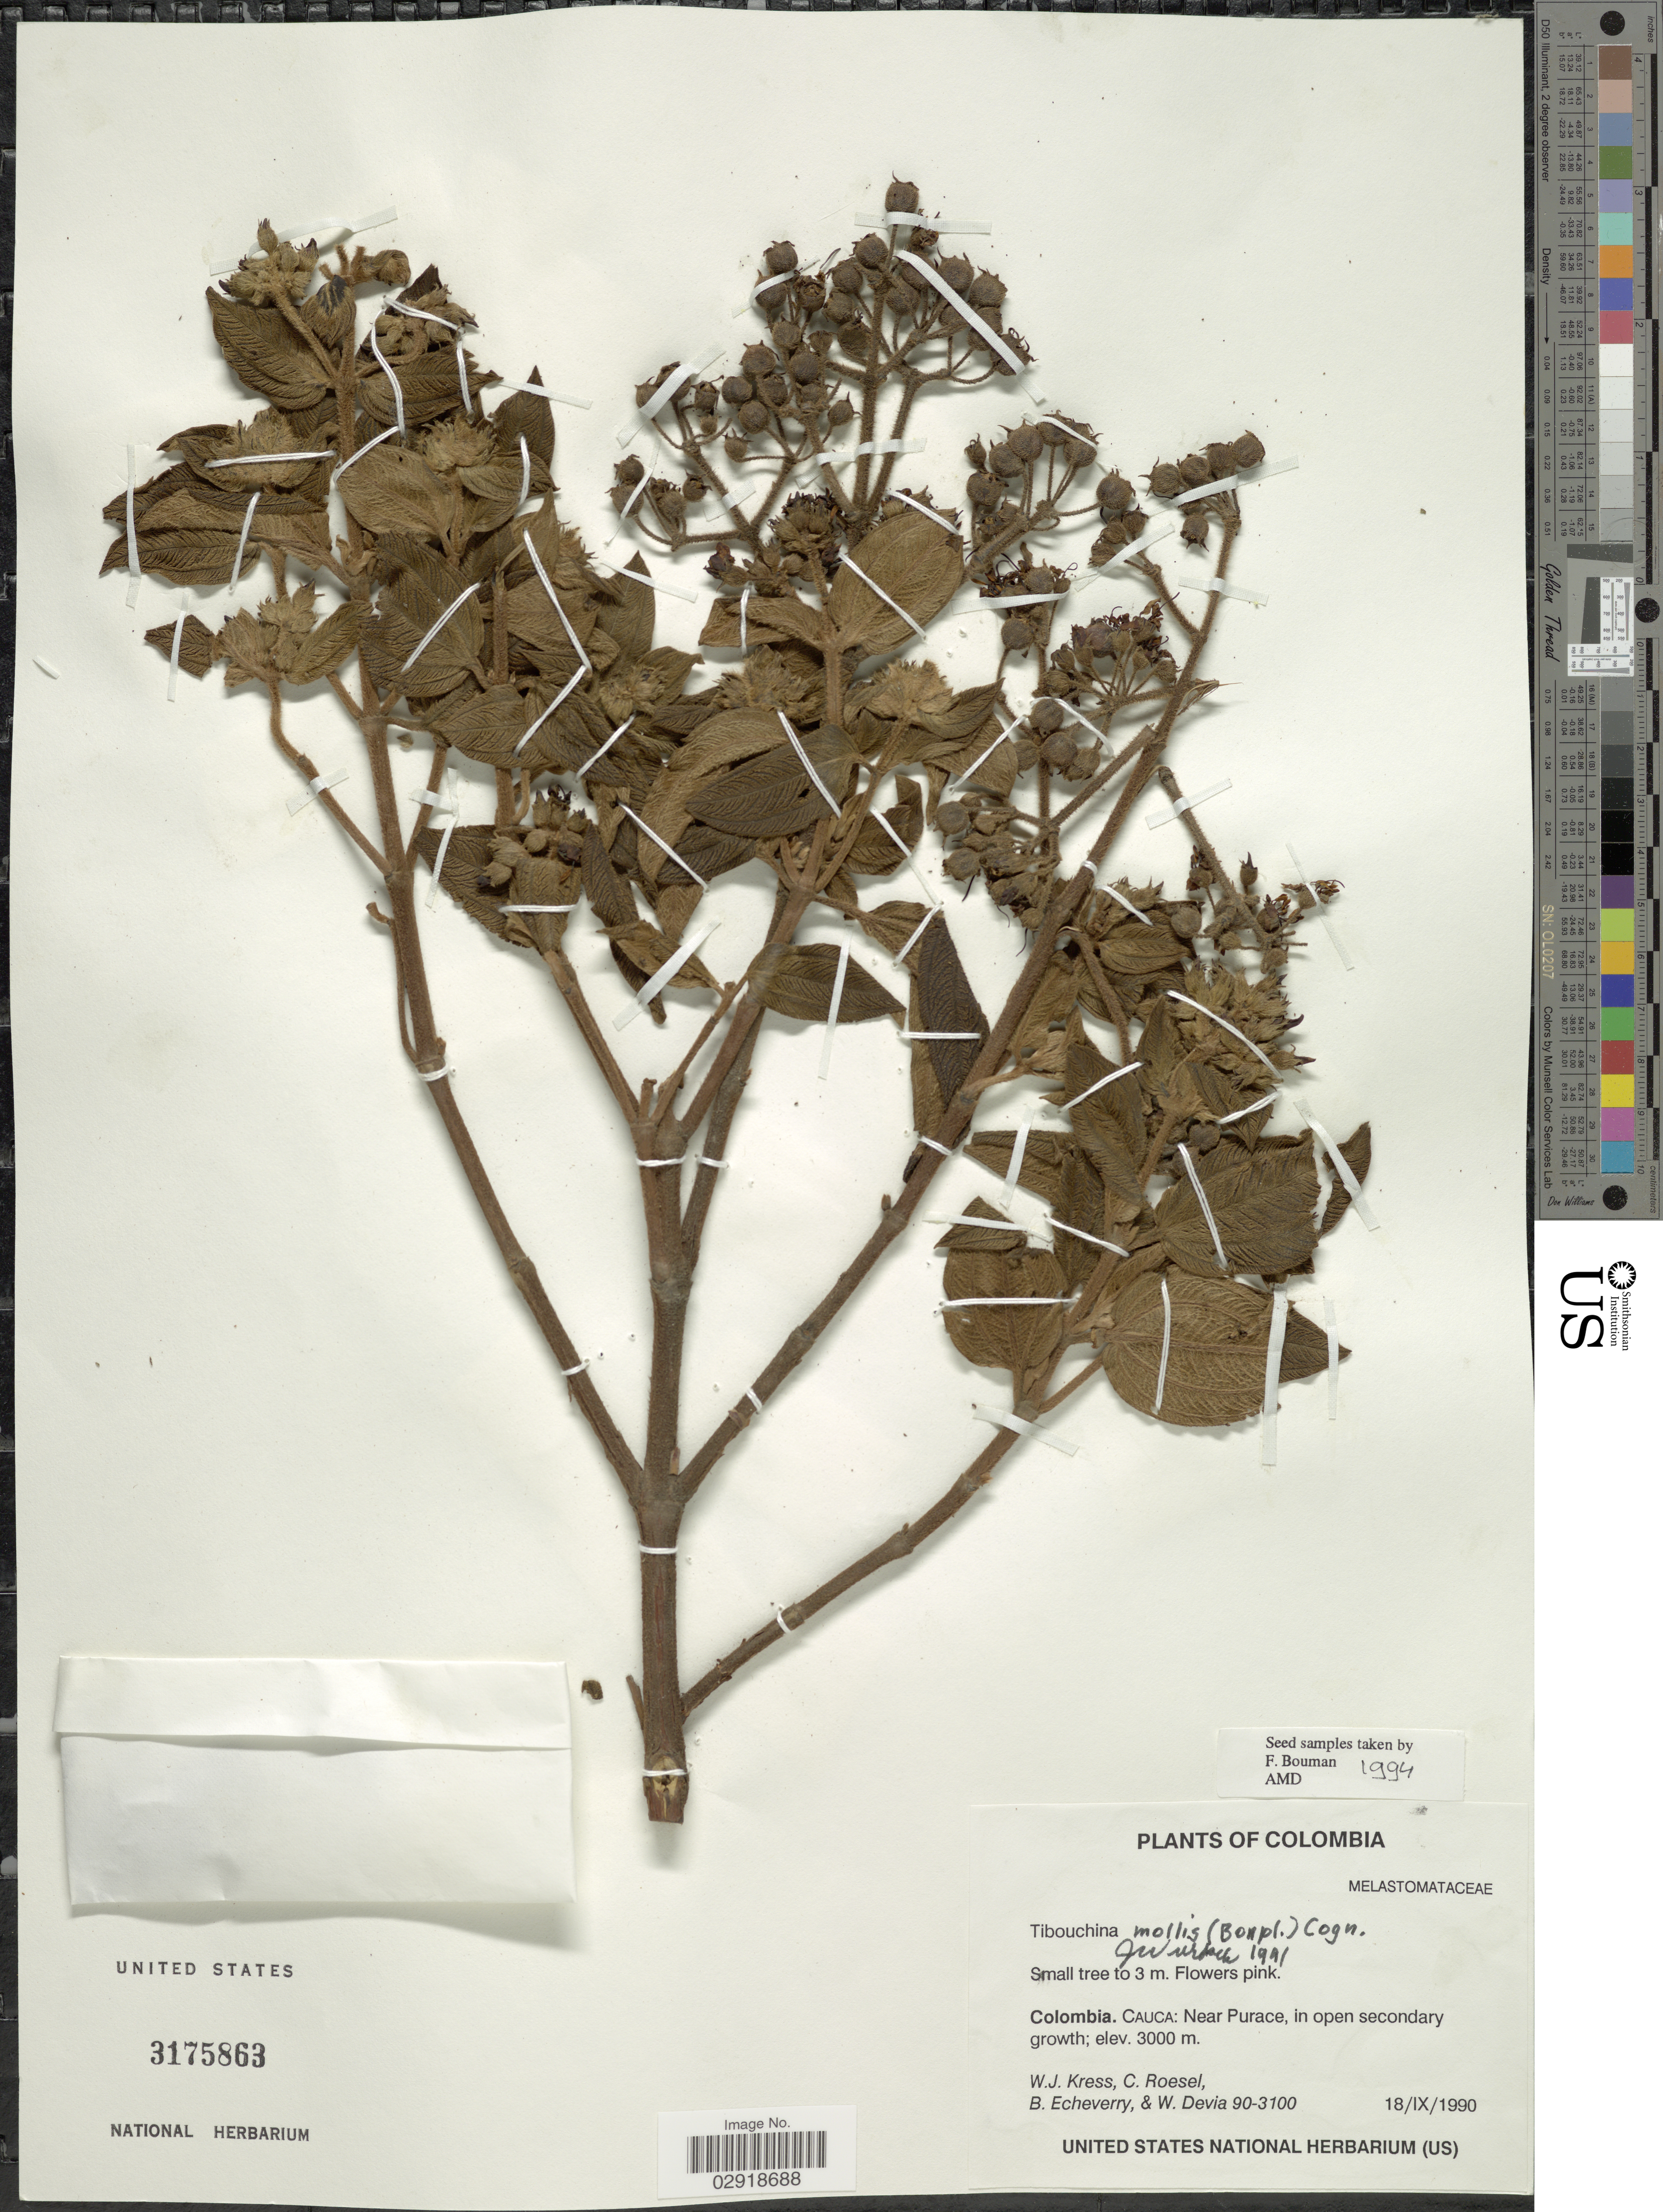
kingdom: Plantae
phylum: Tracheophyta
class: Magnoliopsida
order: Myrtales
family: Melastomataceae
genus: Chaetogastra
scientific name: Chaetogastra mollis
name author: (Bonpl.) DC.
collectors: W. J. Kress, C. S. Roesel, B. Echeverry & W. Devia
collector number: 90-3100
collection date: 1990-09-18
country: Colombia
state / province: Cauca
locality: Near Purace, in open secondary growth.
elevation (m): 3000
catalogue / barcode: US 3175863